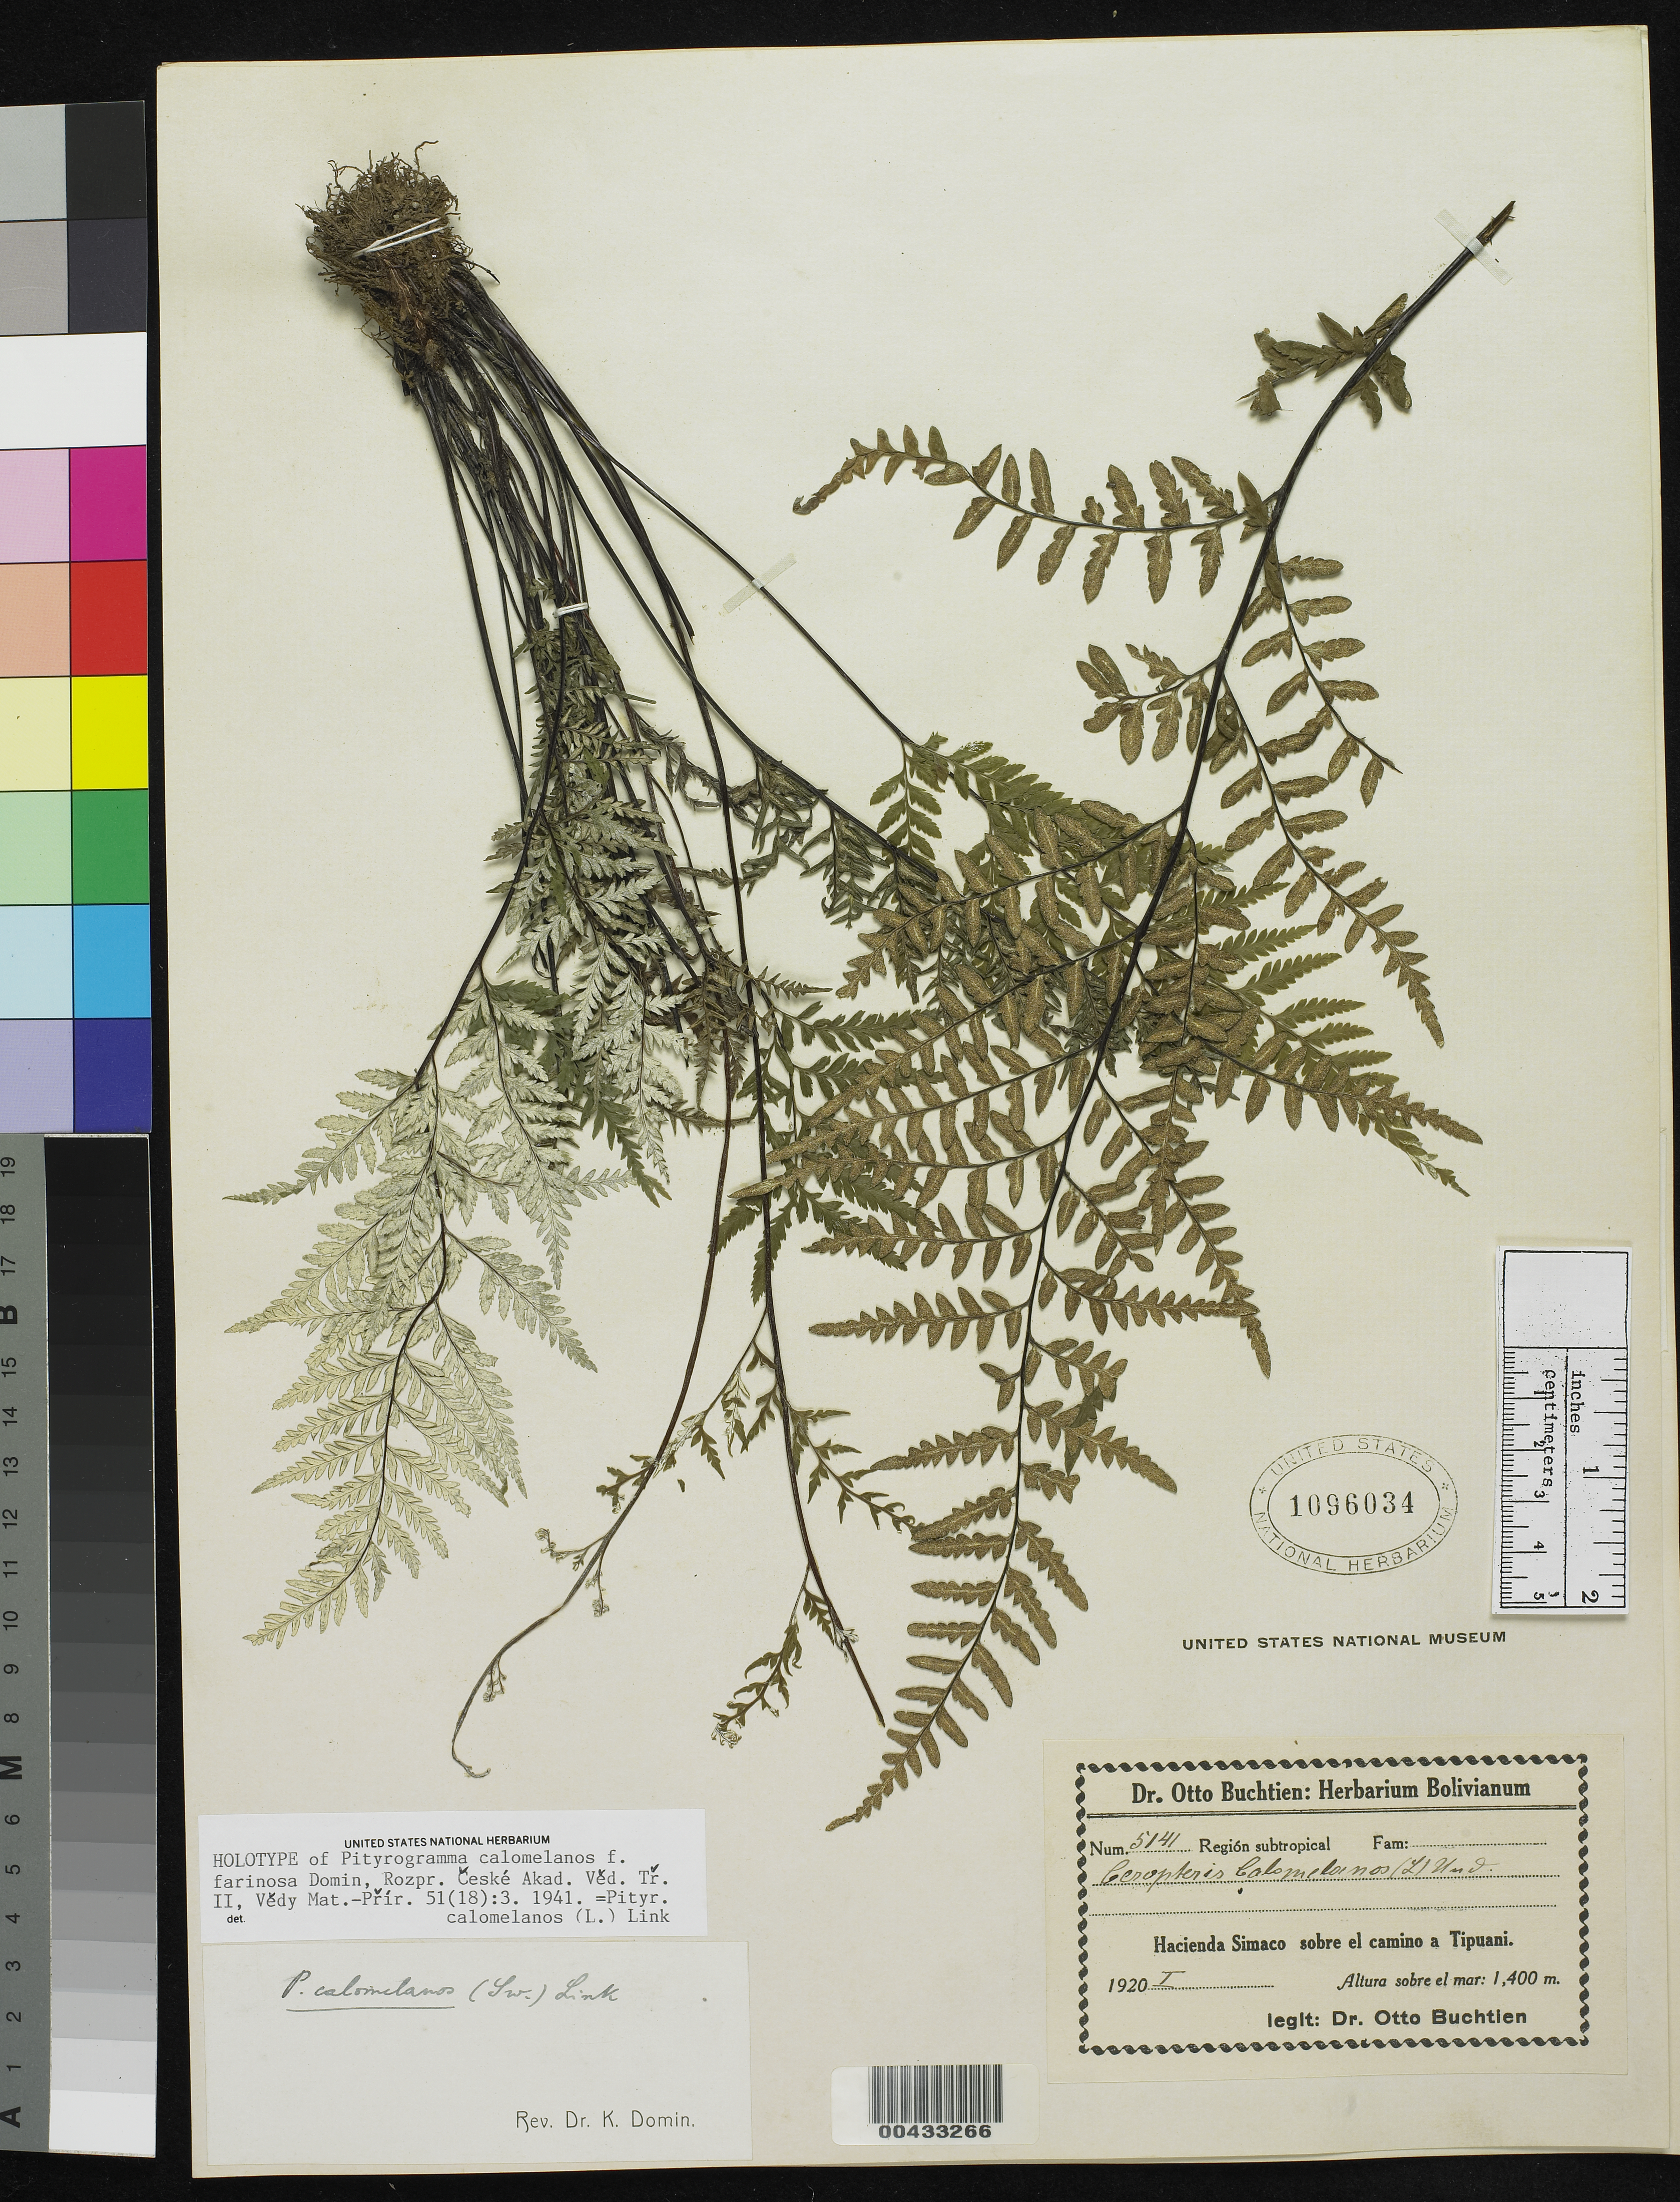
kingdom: Plantae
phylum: Tracheophyta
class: Polypodiopsida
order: Polypodiales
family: Pteridaceae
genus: Pityrogramma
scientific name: Pityrogramma calomelanos f. farinosa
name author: Domin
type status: Holotype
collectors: O. Buchtien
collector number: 5141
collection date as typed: Jan 1920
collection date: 1920-01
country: Bolivia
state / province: La Paz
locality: Hacienda Simaco, sobre a Tipuani.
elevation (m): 1400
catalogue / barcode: US 1096034